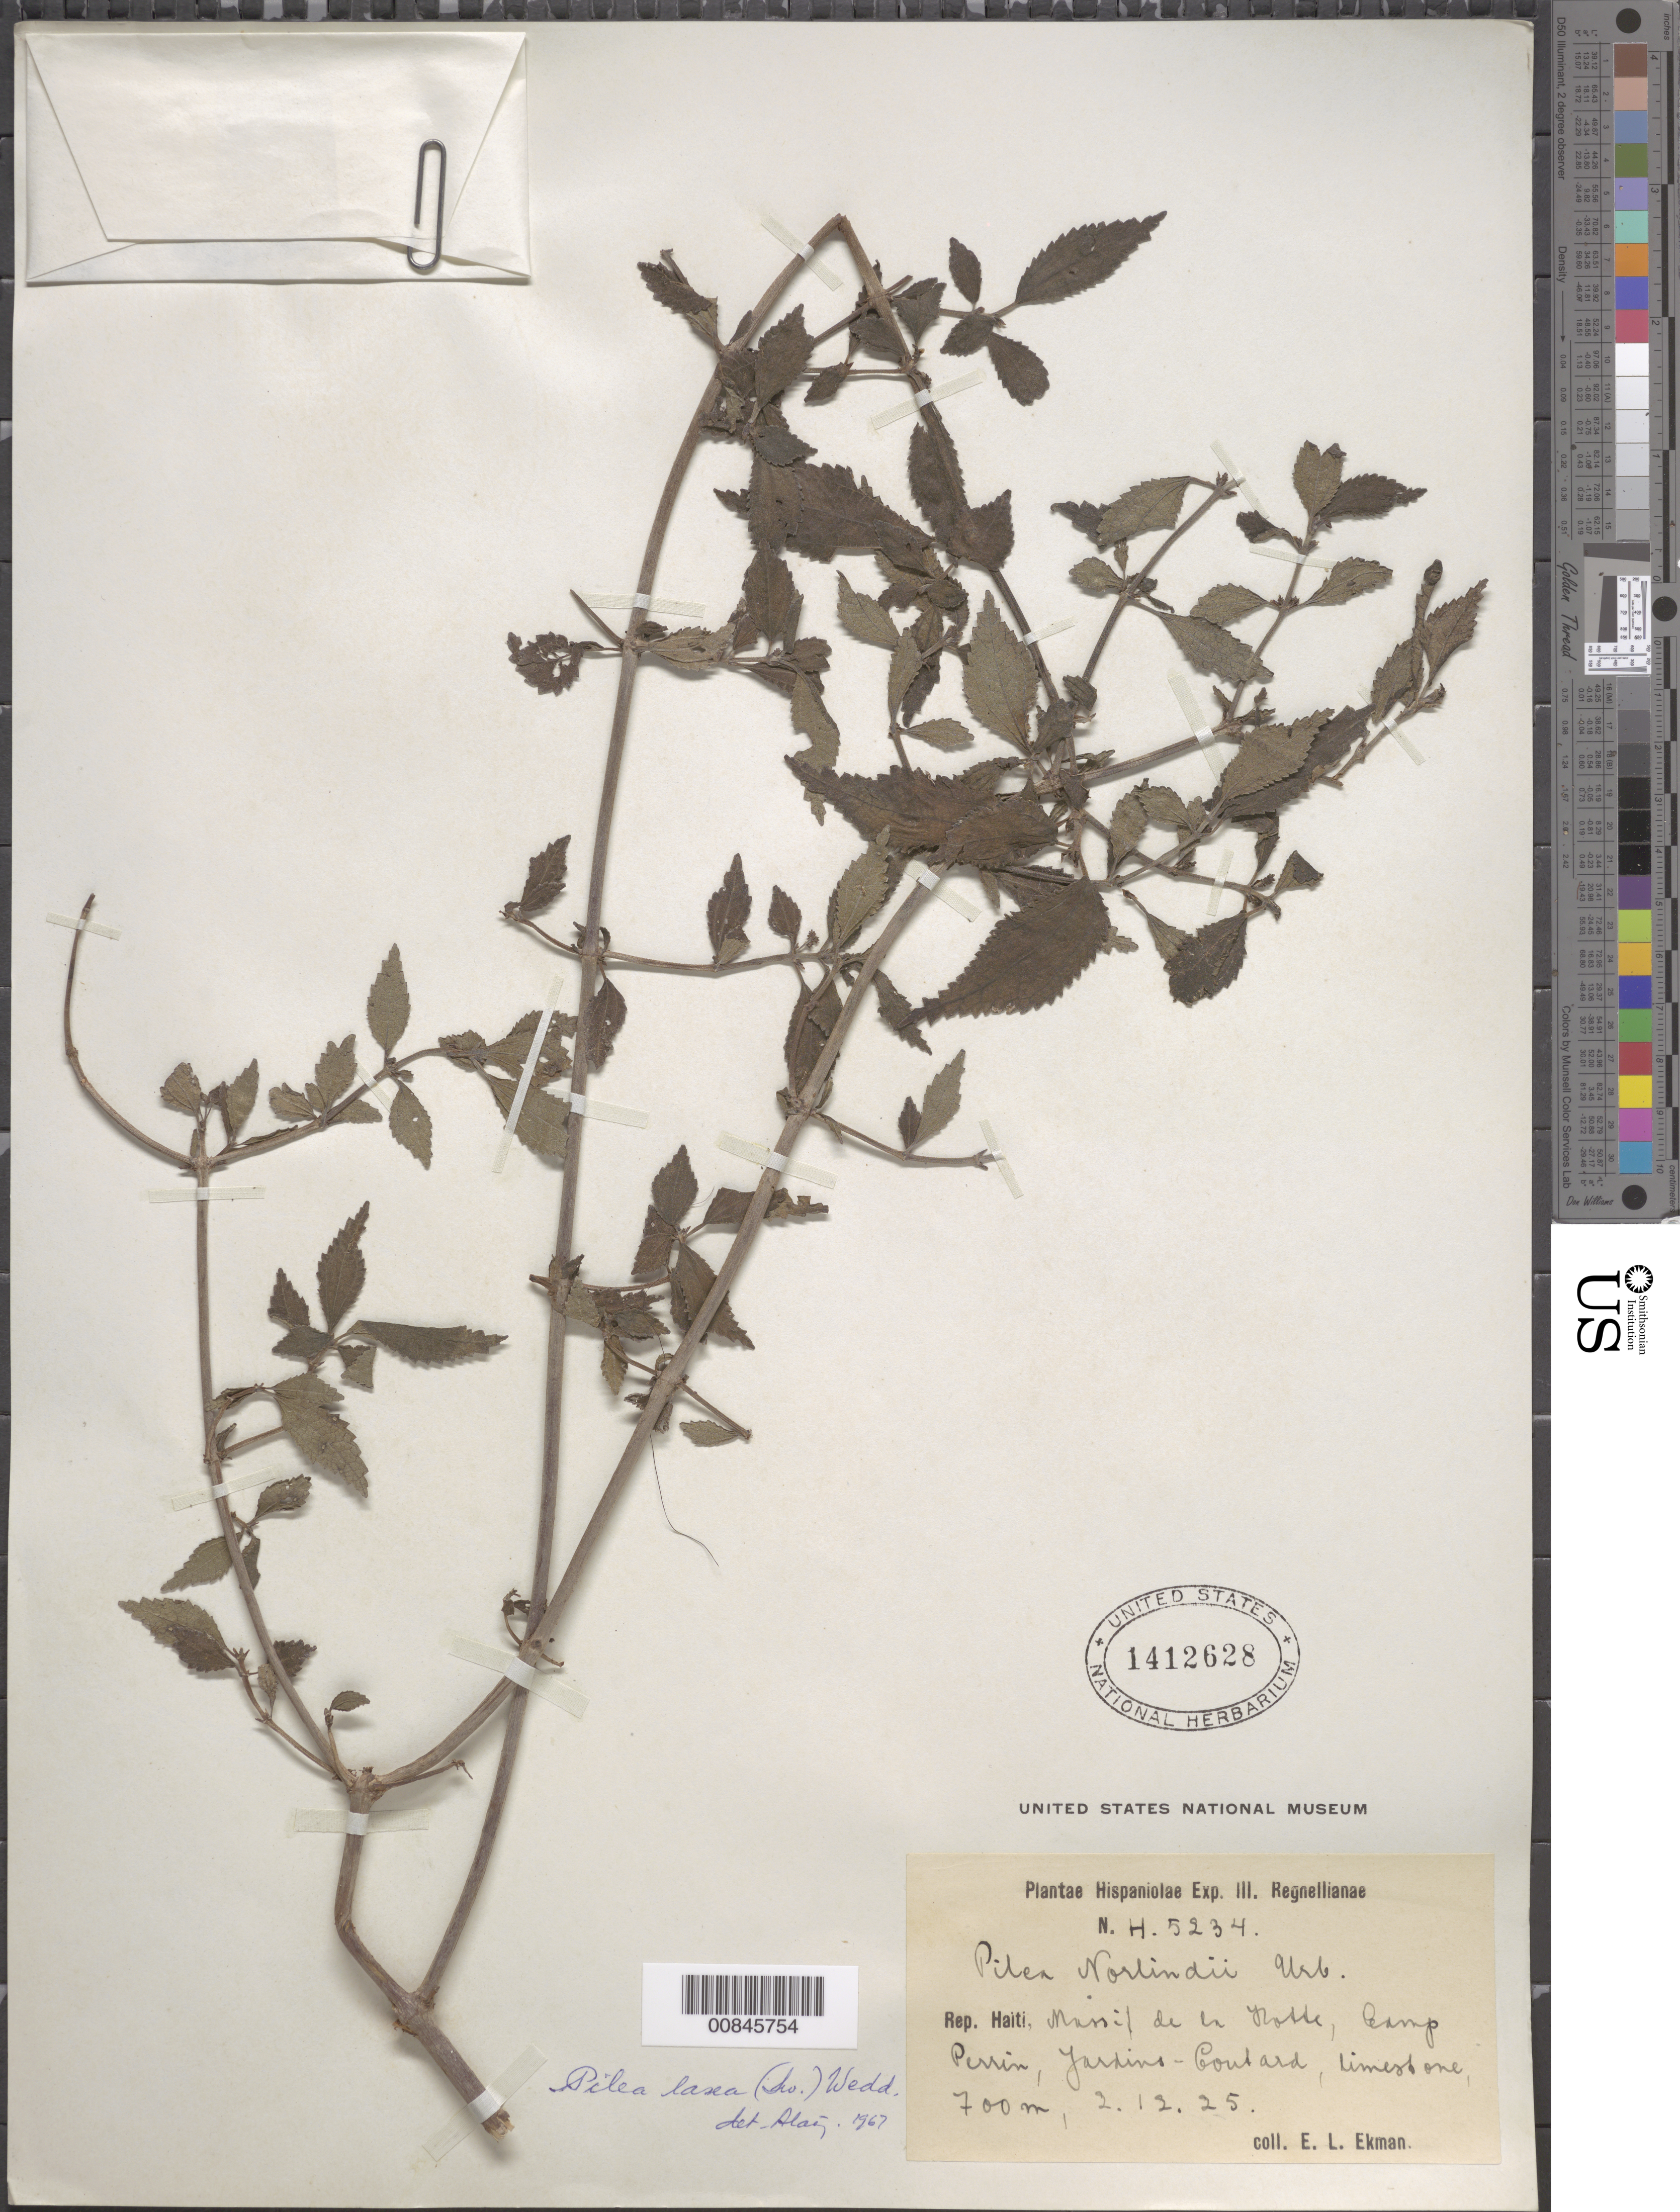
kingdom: Plantae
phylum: Tracheophyta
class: Magnoliopsida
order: Rosales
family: Urticaceae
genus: Pilea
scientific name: Pilea laxa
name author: (Sw.) Wedd.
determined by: Liogier, Alain H.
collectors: E. L. Ekman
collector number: H 5234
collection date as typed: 02 Dec 1925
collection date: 1925-12-02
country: Haiti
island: Hispaniola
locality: Massif de la Hotte, Camp Perrin, Jardins-Coutard.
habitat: Limestone.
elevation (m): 700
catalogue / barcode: US 1412628